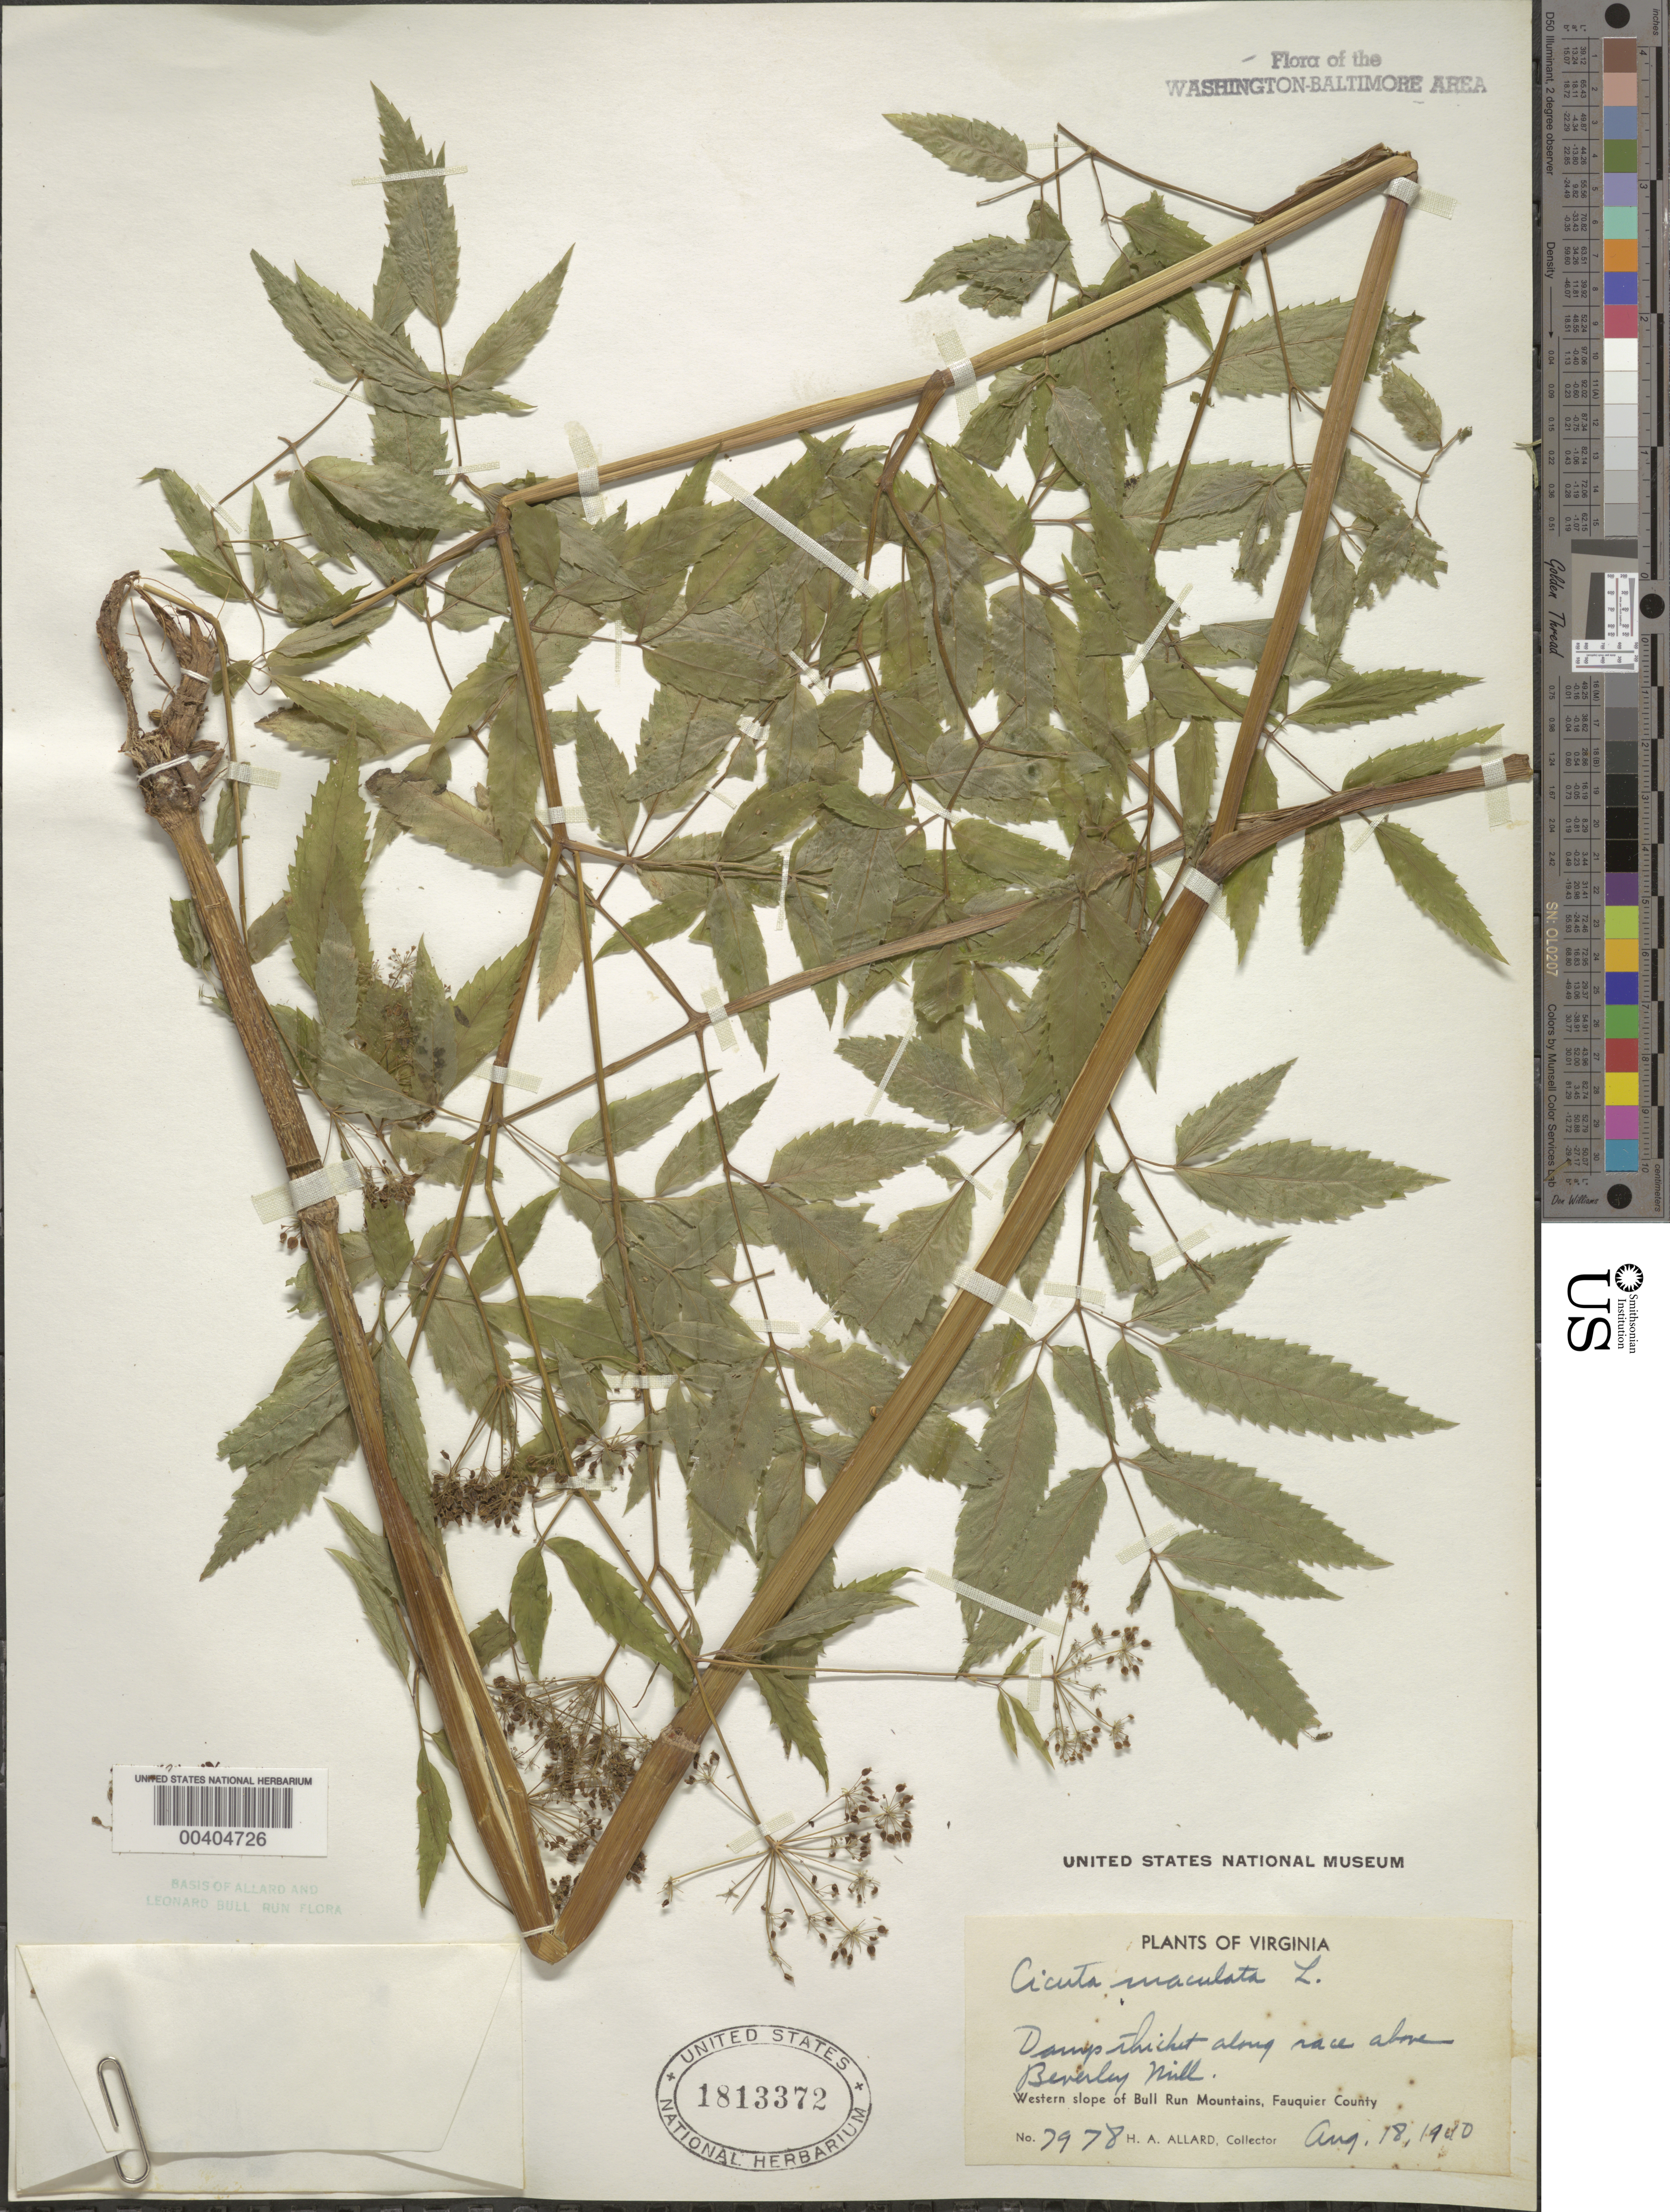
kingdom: Plantae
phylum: Tracheophyta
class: Magnoliopsida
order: Apiales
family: Apiaceae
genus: Cicuta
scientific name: Cicuta maculata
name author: L.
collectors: H. A. Allard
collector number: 7978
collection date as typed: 18 Aug 1940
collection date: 1940-08-18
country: United States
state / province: Virginia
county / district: Fauquier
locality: Above Beverley Mill, western slope of Bull Run Mts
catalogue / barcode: US 1813372